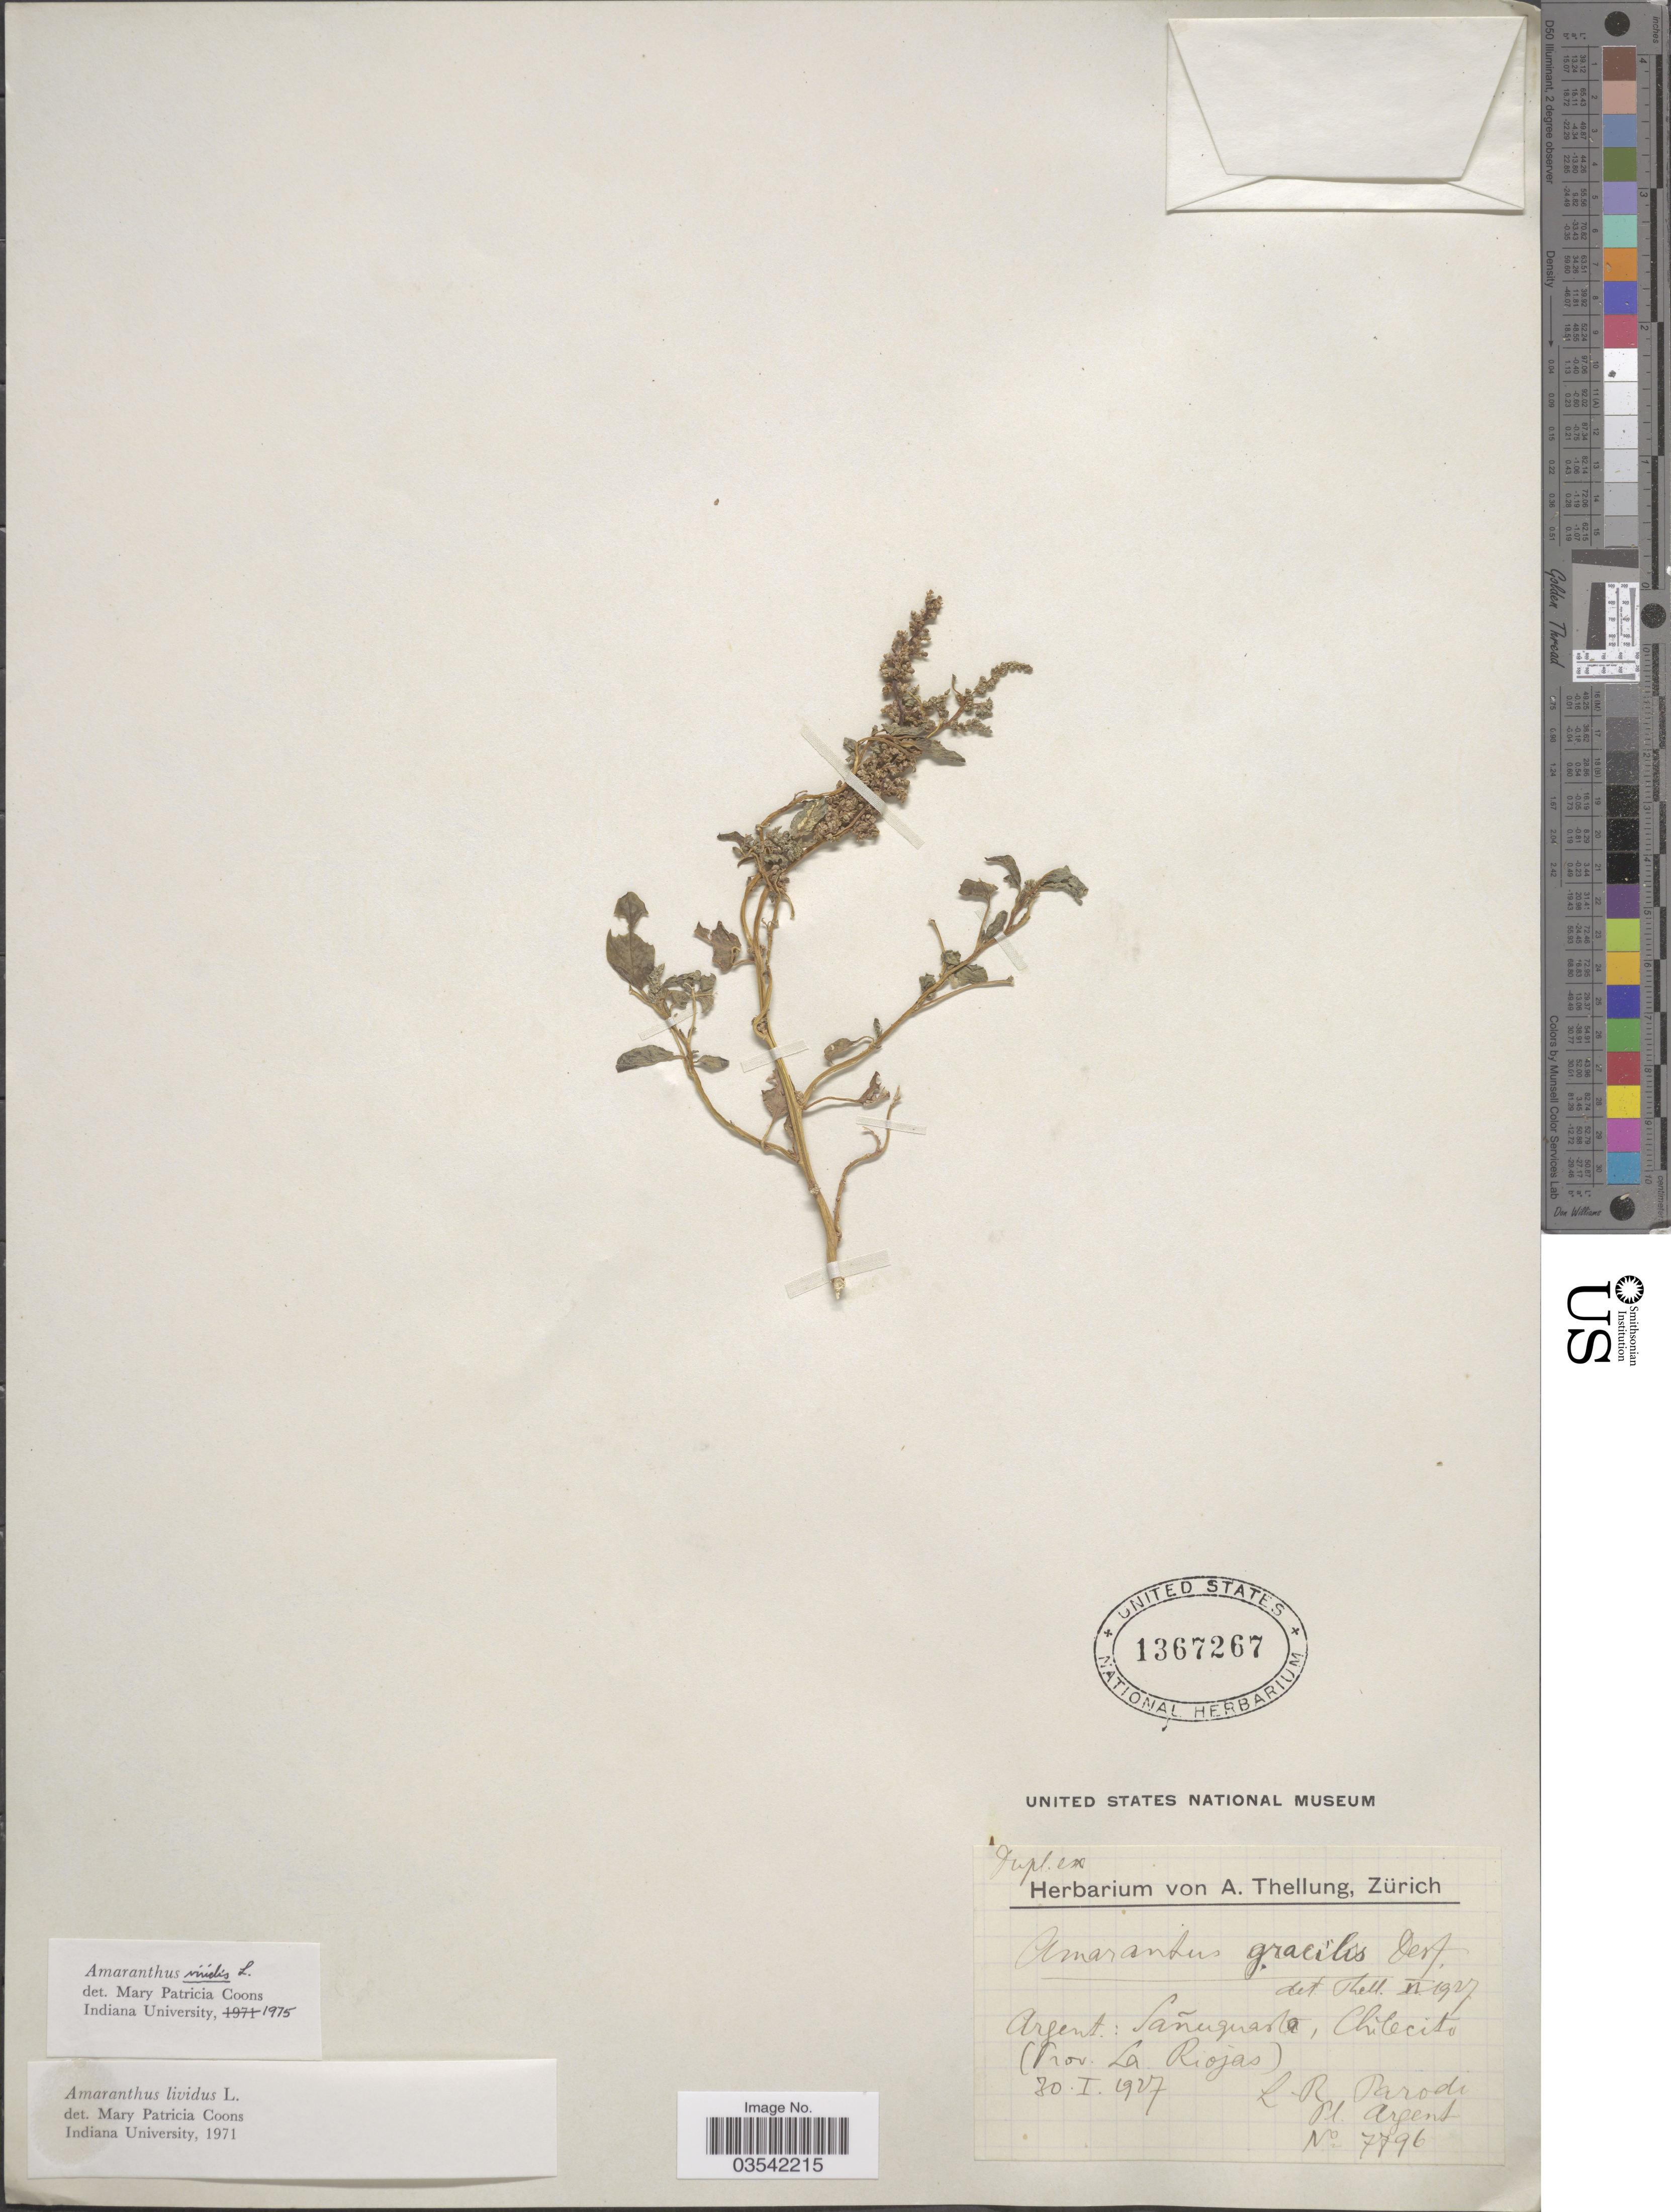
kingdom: Plantae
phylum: Tracheophyta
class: Magnoliopsida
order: Caryophyllales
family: Amaranthaceae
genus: Amaranthus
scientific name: Amaranthus viridis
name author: L.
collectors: L. R. Parodi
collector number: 7796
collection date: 1927-01-30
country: Argentina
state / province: La Rioja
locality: Sañugasta, Chilecito.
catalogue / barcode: US 1367267